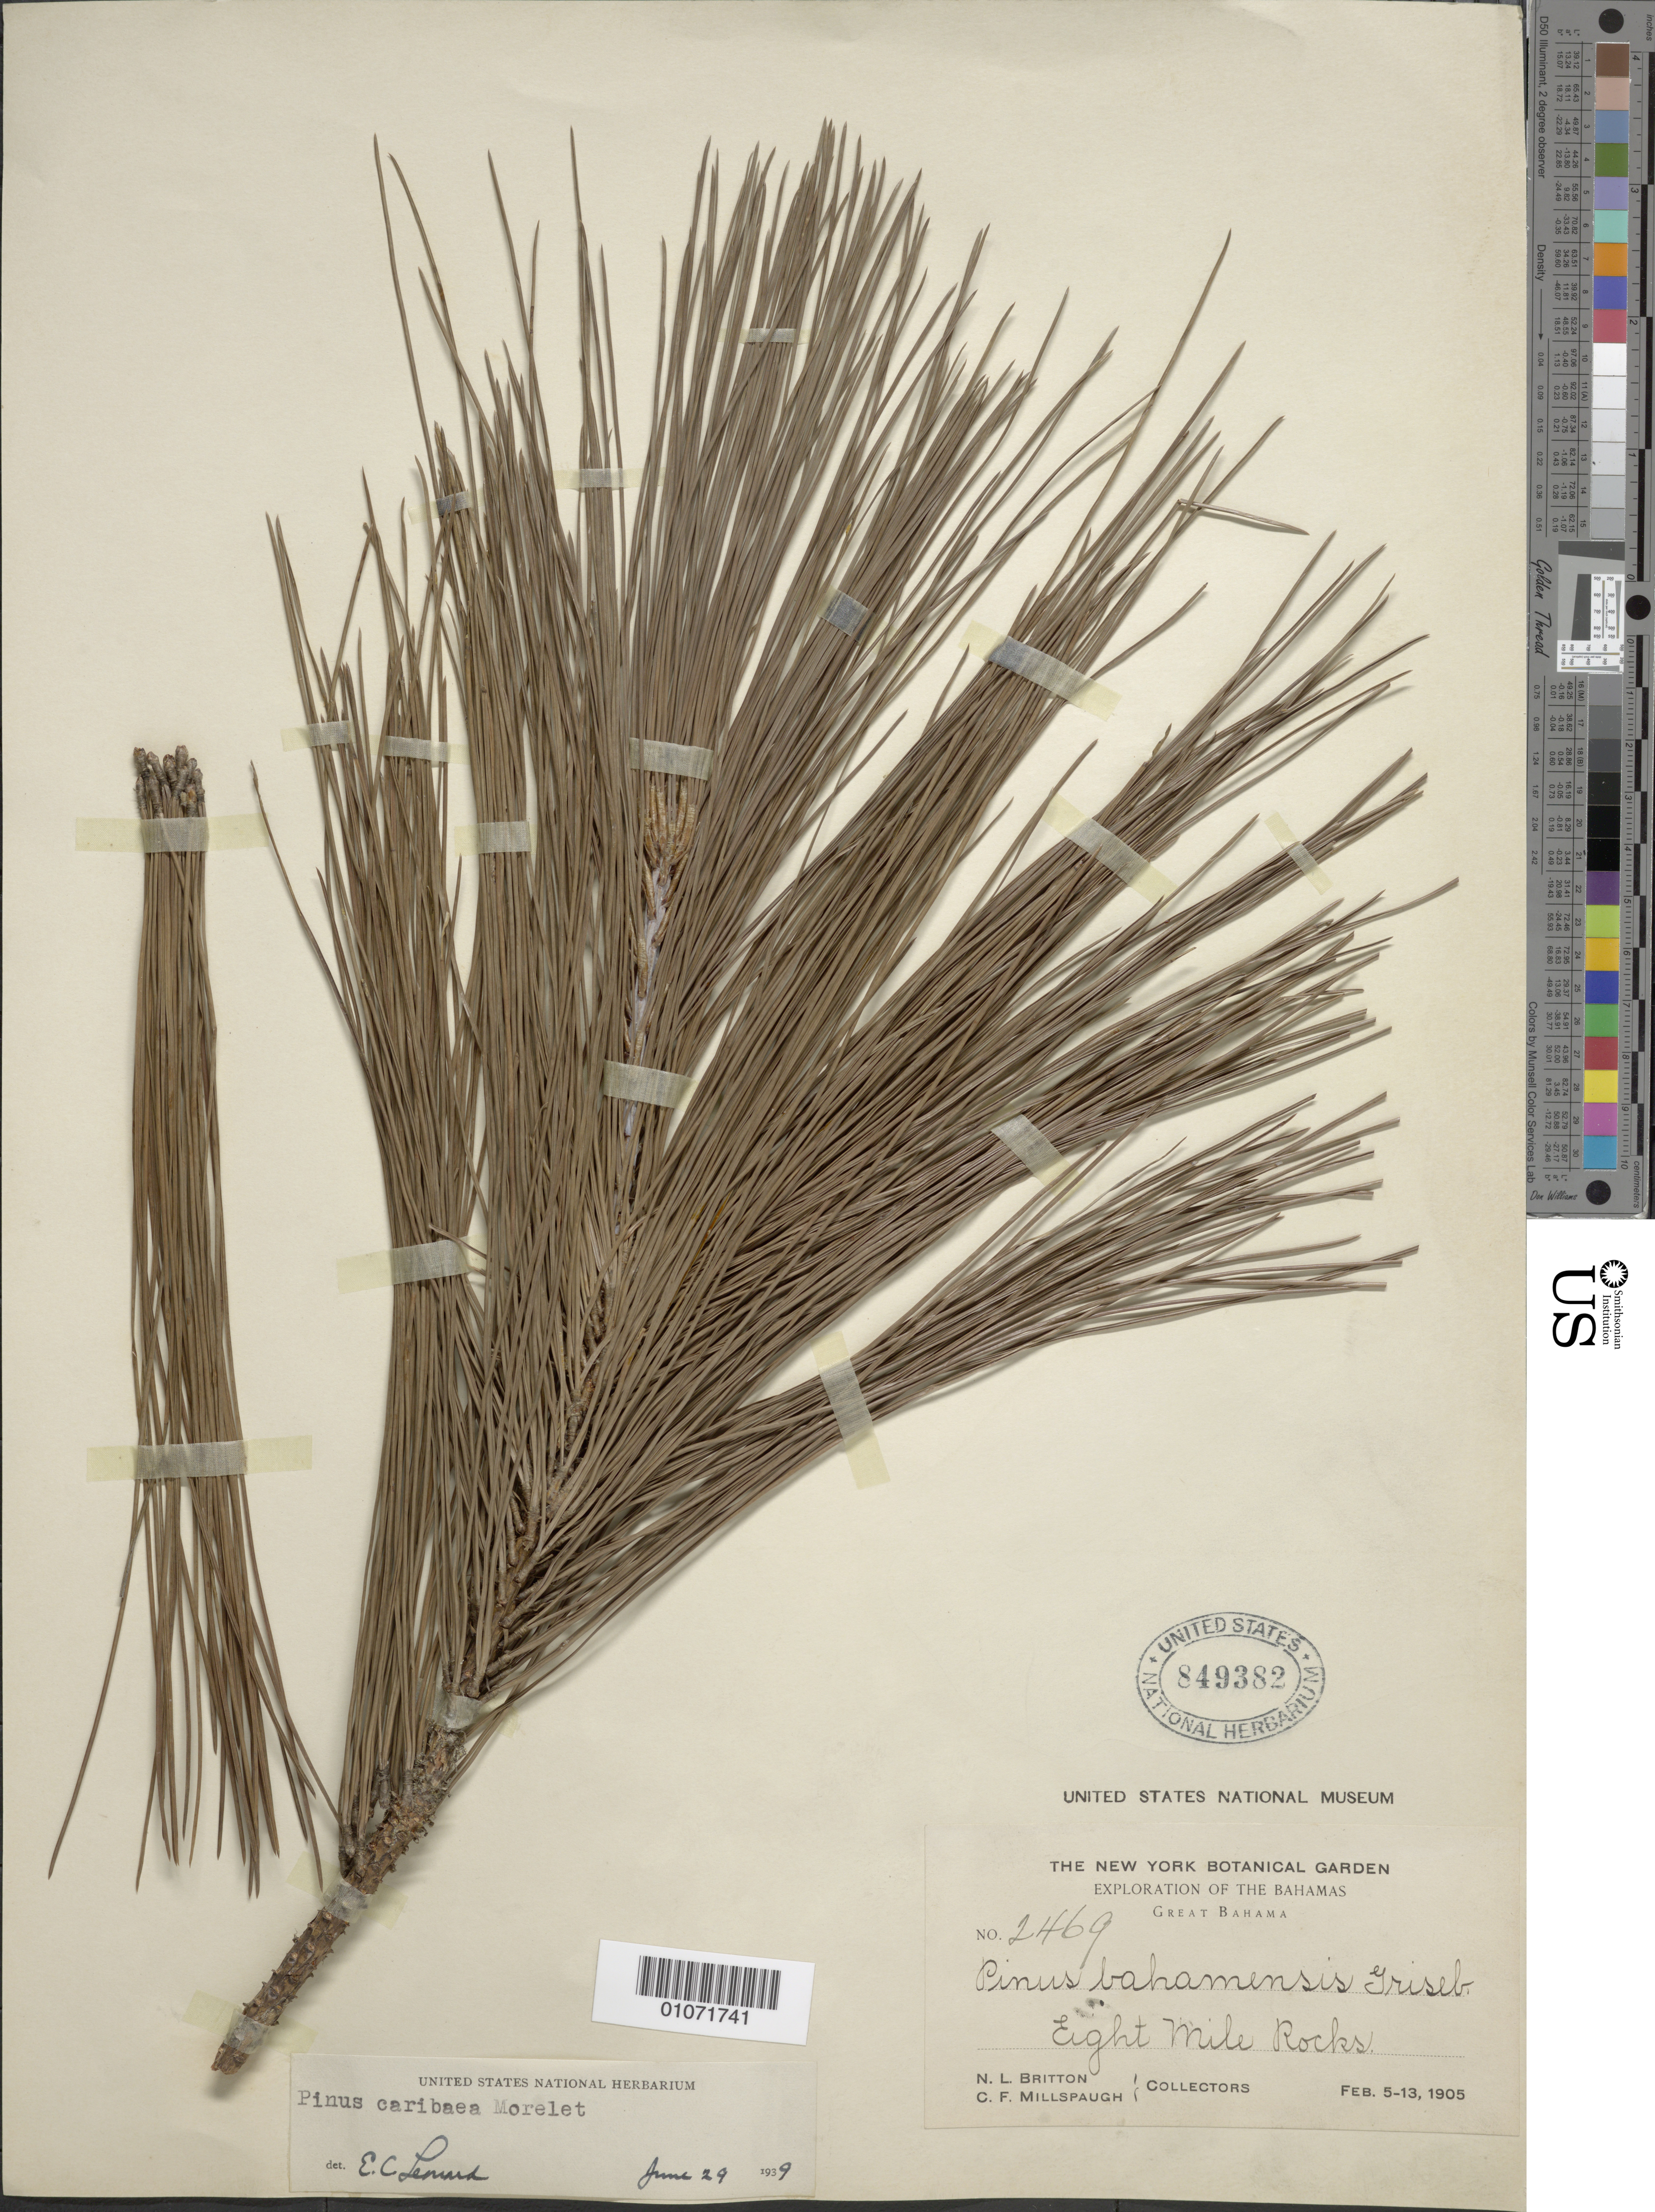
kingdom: Plantae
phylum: Tracheophyta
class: Pinopsida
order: Pinales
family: Pinaceae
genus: Pinus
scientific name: Pinus caribaea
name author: Morelet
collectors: N. Britton & C. F. Millspaugh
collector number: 2469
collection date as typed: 05 Feb 1905 to 13 Feb 1905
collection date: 1905-02-05/1905-02-13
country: Bahamas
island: Grand Bahama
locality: eight mile rocks.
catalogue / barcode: US 849382